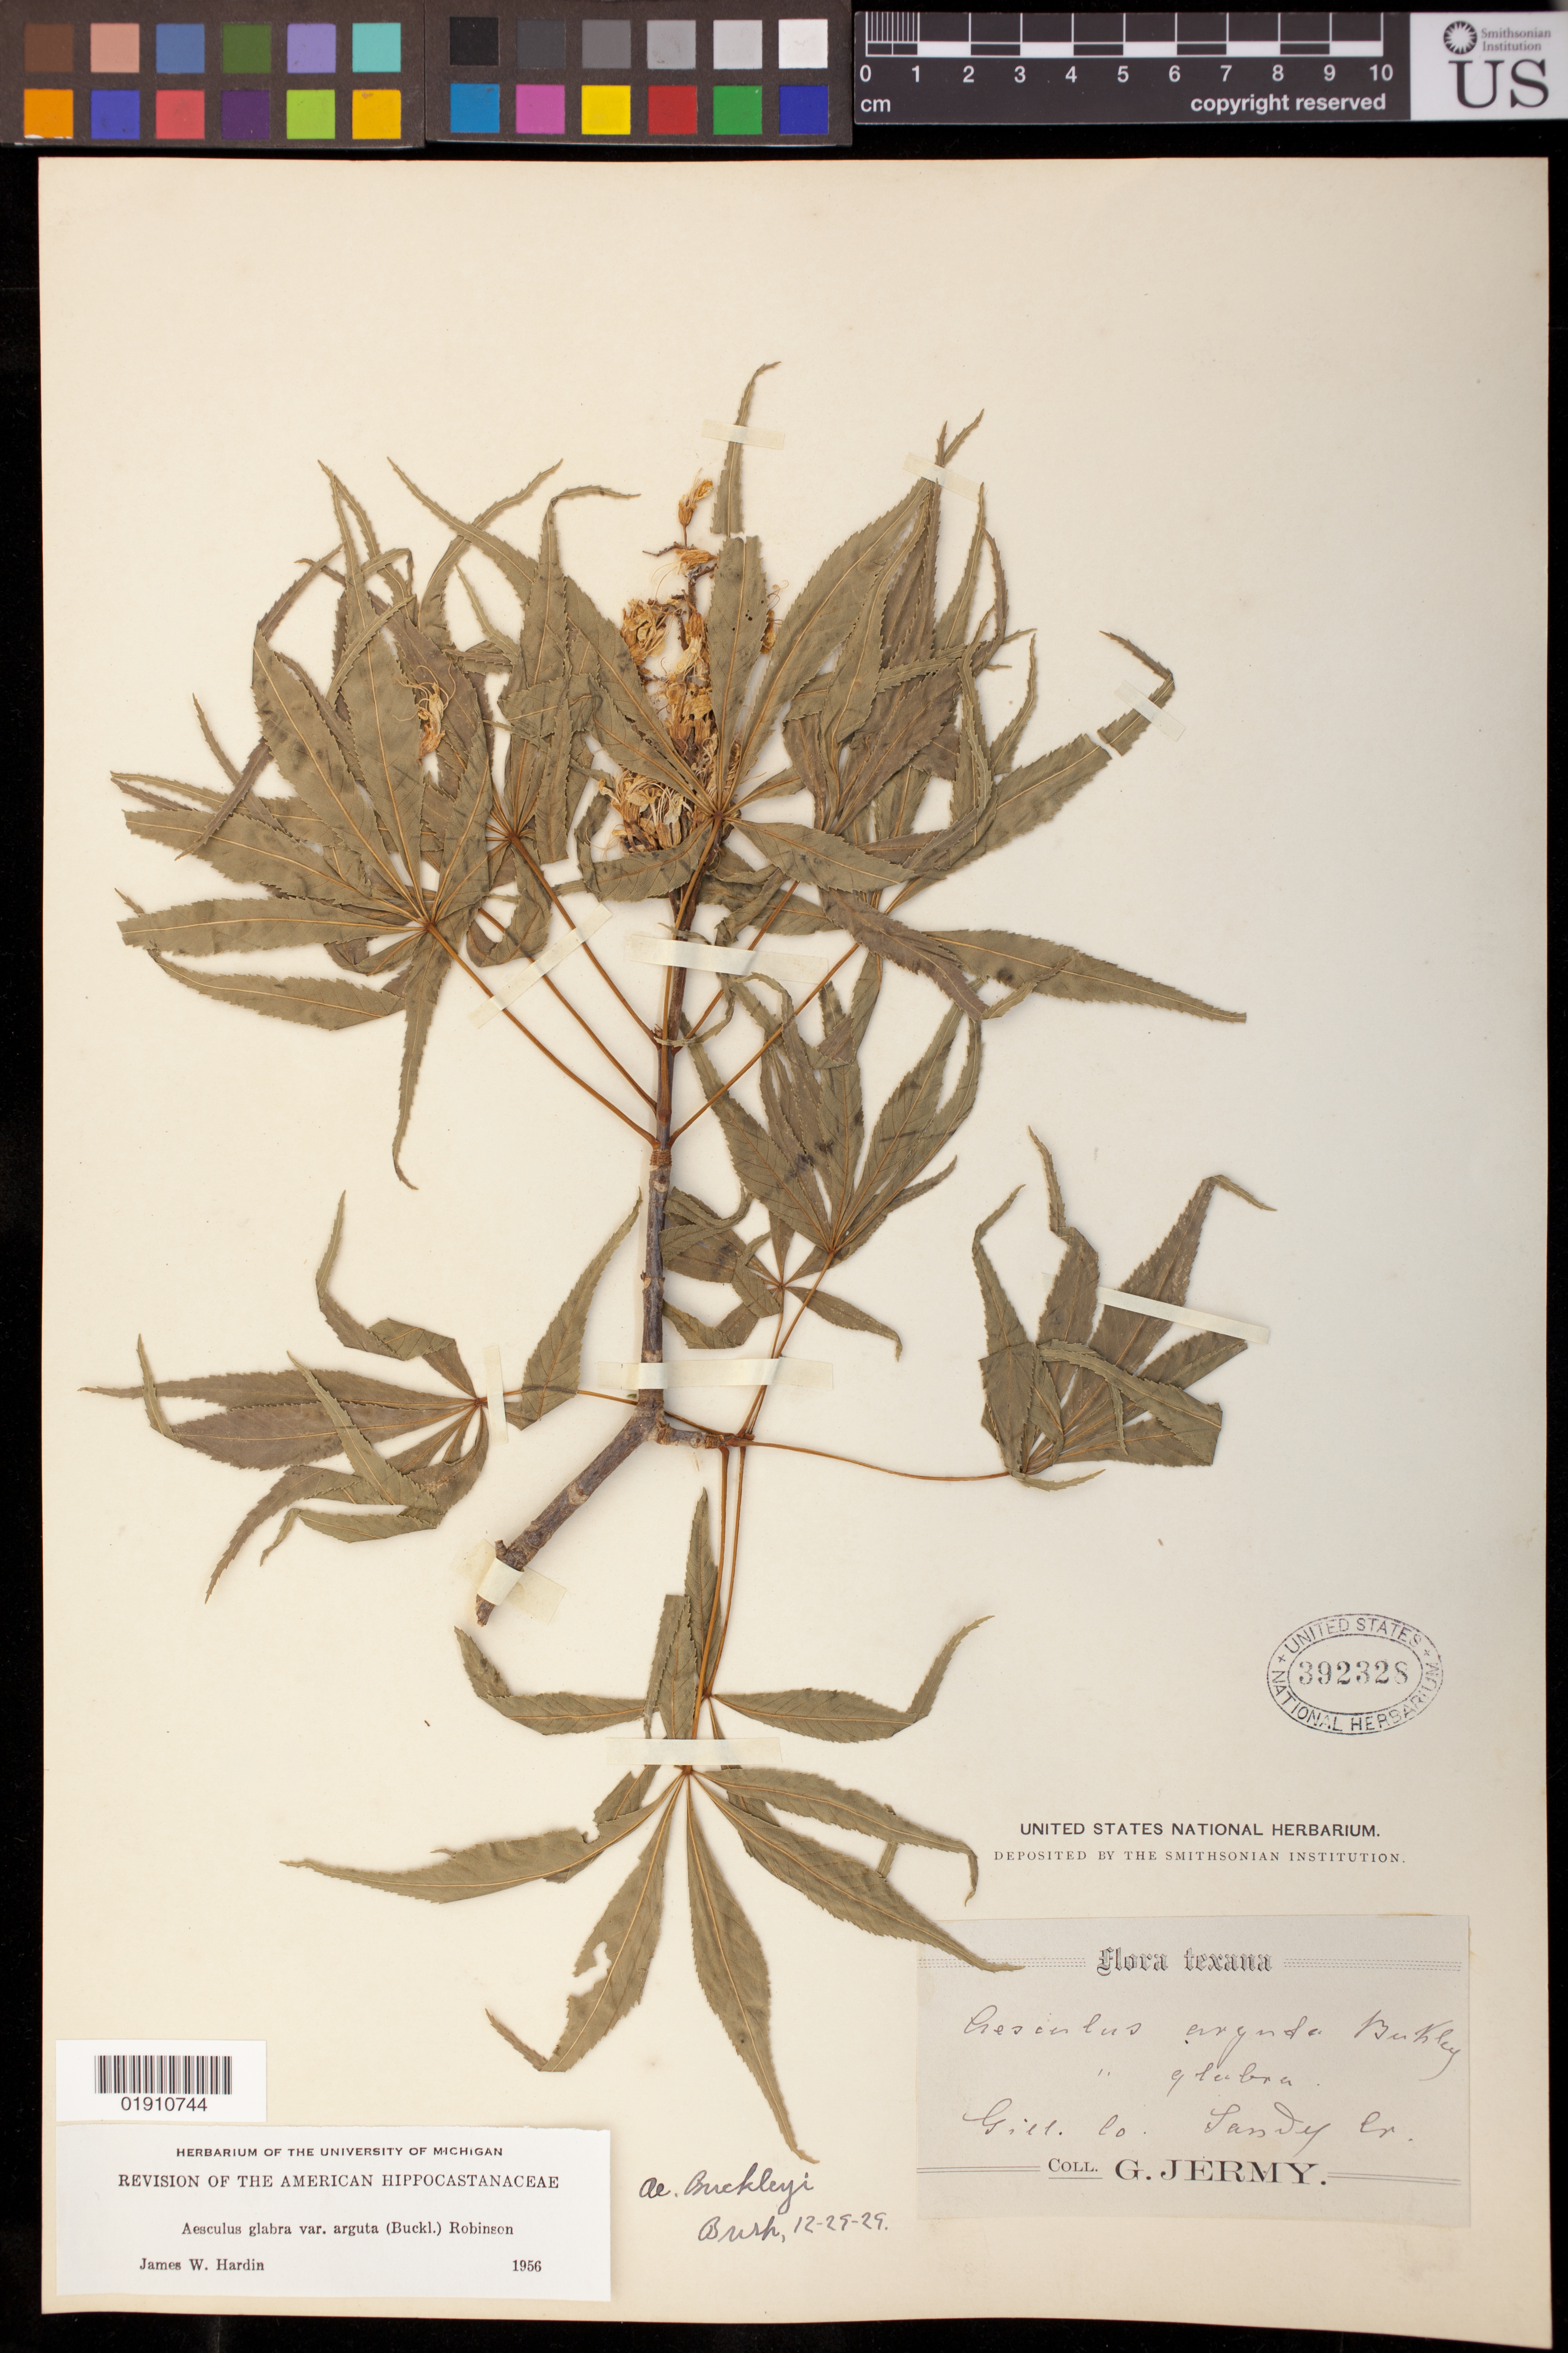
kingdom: Plantae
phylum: Tracheophyta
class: Magnoliopsida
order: Sapindales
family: Sapindaceae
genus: Aesculus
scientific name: Aesculus glabra var. anguta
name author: (Buckley) B.L. Rob.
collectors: G. Jermy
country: United States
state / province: Texas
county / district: Gill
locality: Sandy Cr.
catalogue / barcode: US 392328